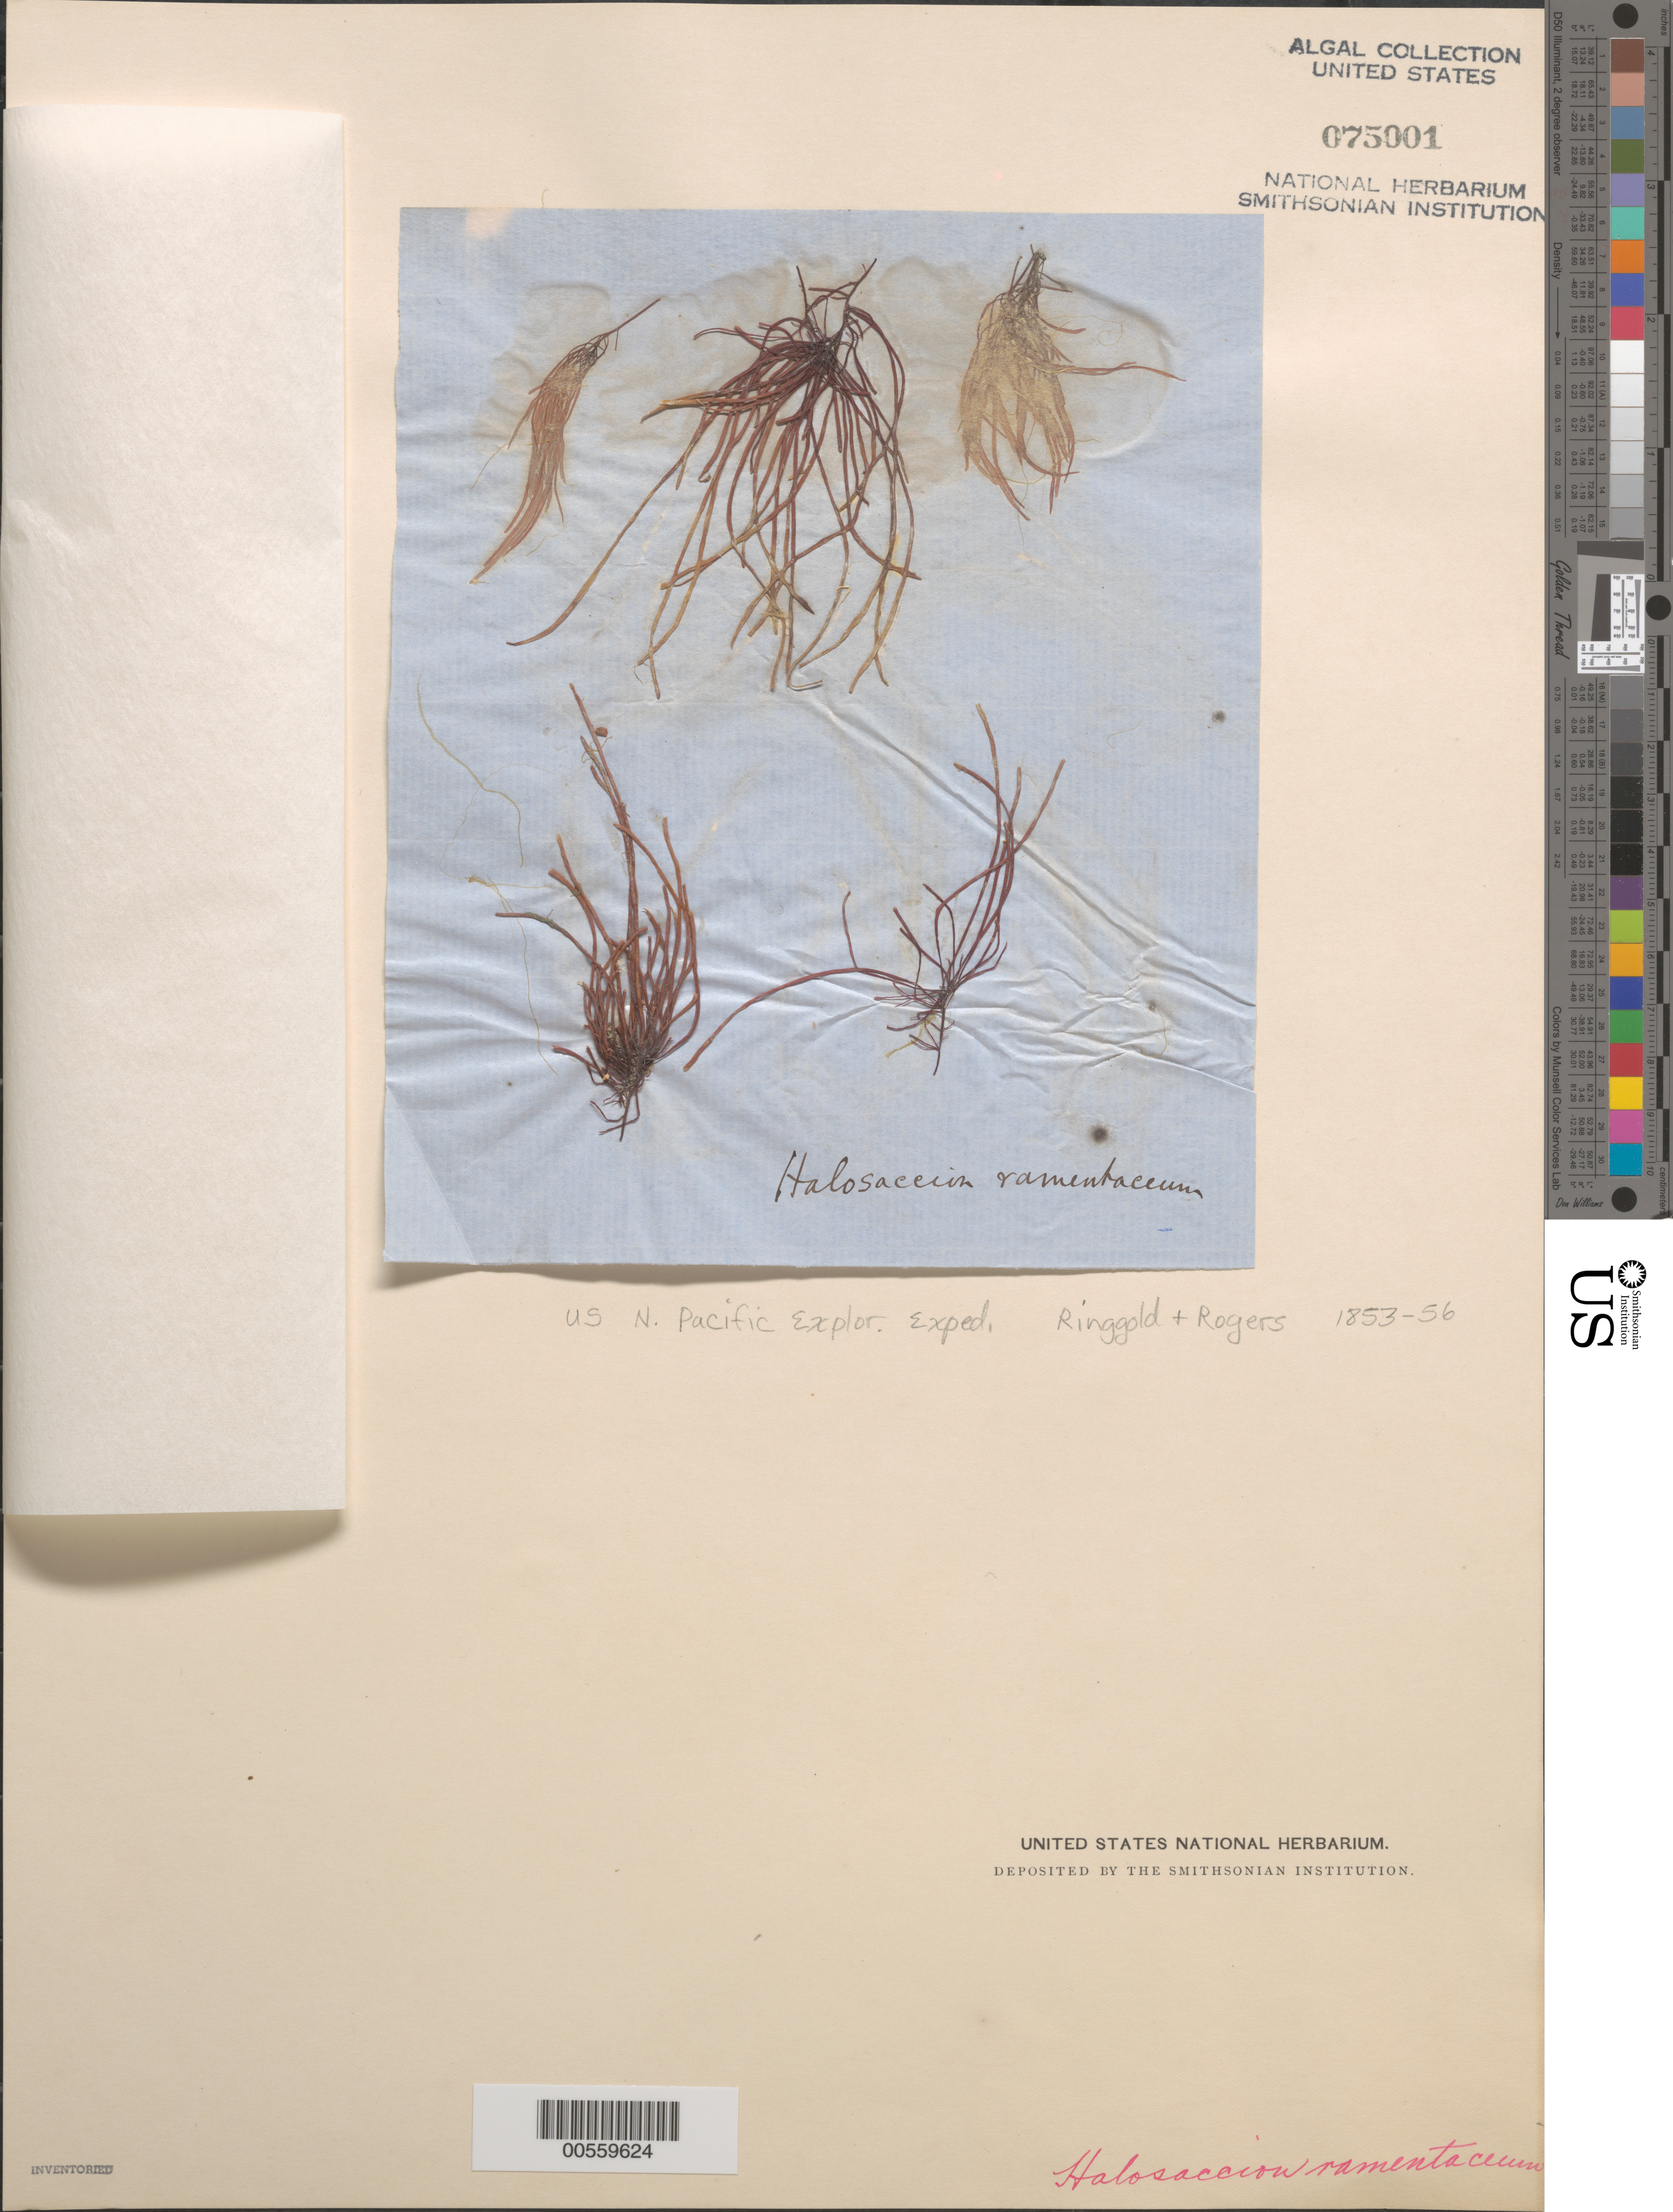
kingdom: Plantae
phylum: Rhodophyta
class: Florideophyceae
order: Palmariales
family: Palmariaceae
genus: Devaleraea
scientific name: Devaleraea ramentacea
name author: (L.) Guiry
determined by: Algae name updating Project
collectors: C. Wright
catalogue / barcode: US 75001